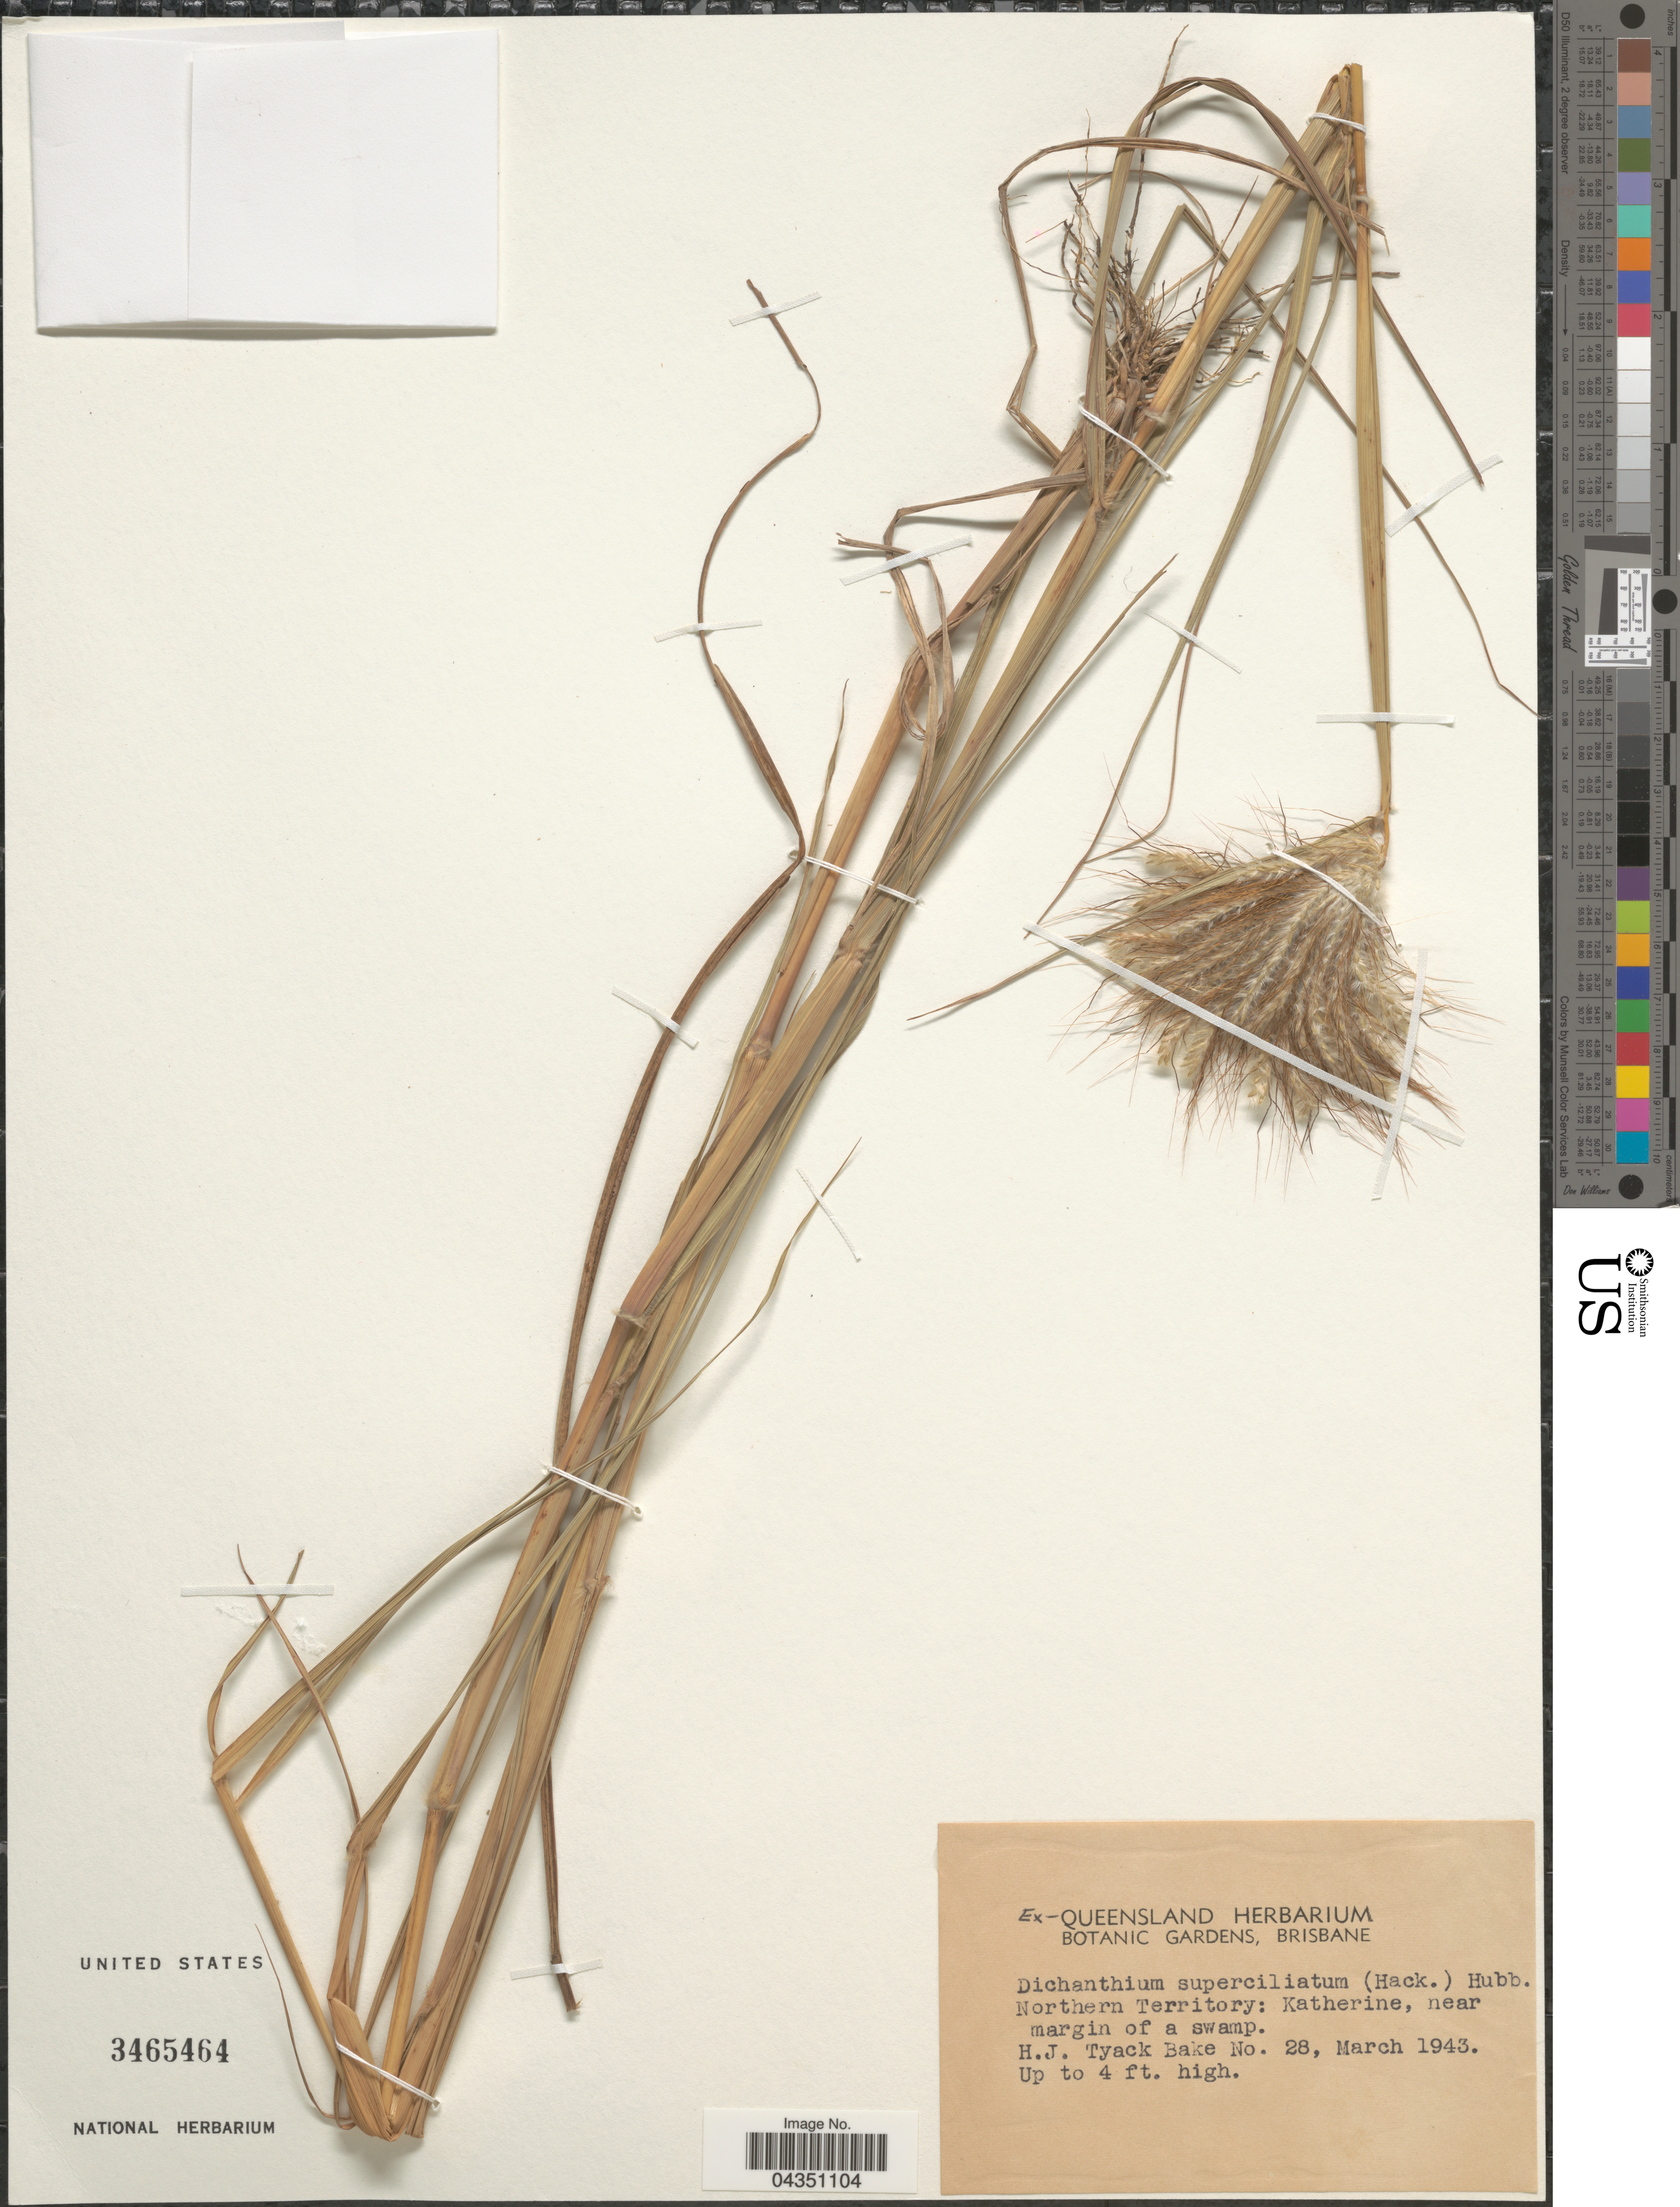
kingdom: Plantae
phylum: Tracheophyta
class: Liliopsida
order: Poales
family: Poaceae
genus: Dichanthium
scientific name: Dichanthium sericeum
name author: (R. Br.) A. Camus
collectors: H. Bake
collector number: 28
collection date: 1943-03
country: Australia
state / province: Northern Territory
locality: Katherine, near margin of a swamp.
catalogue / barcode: US 3465464